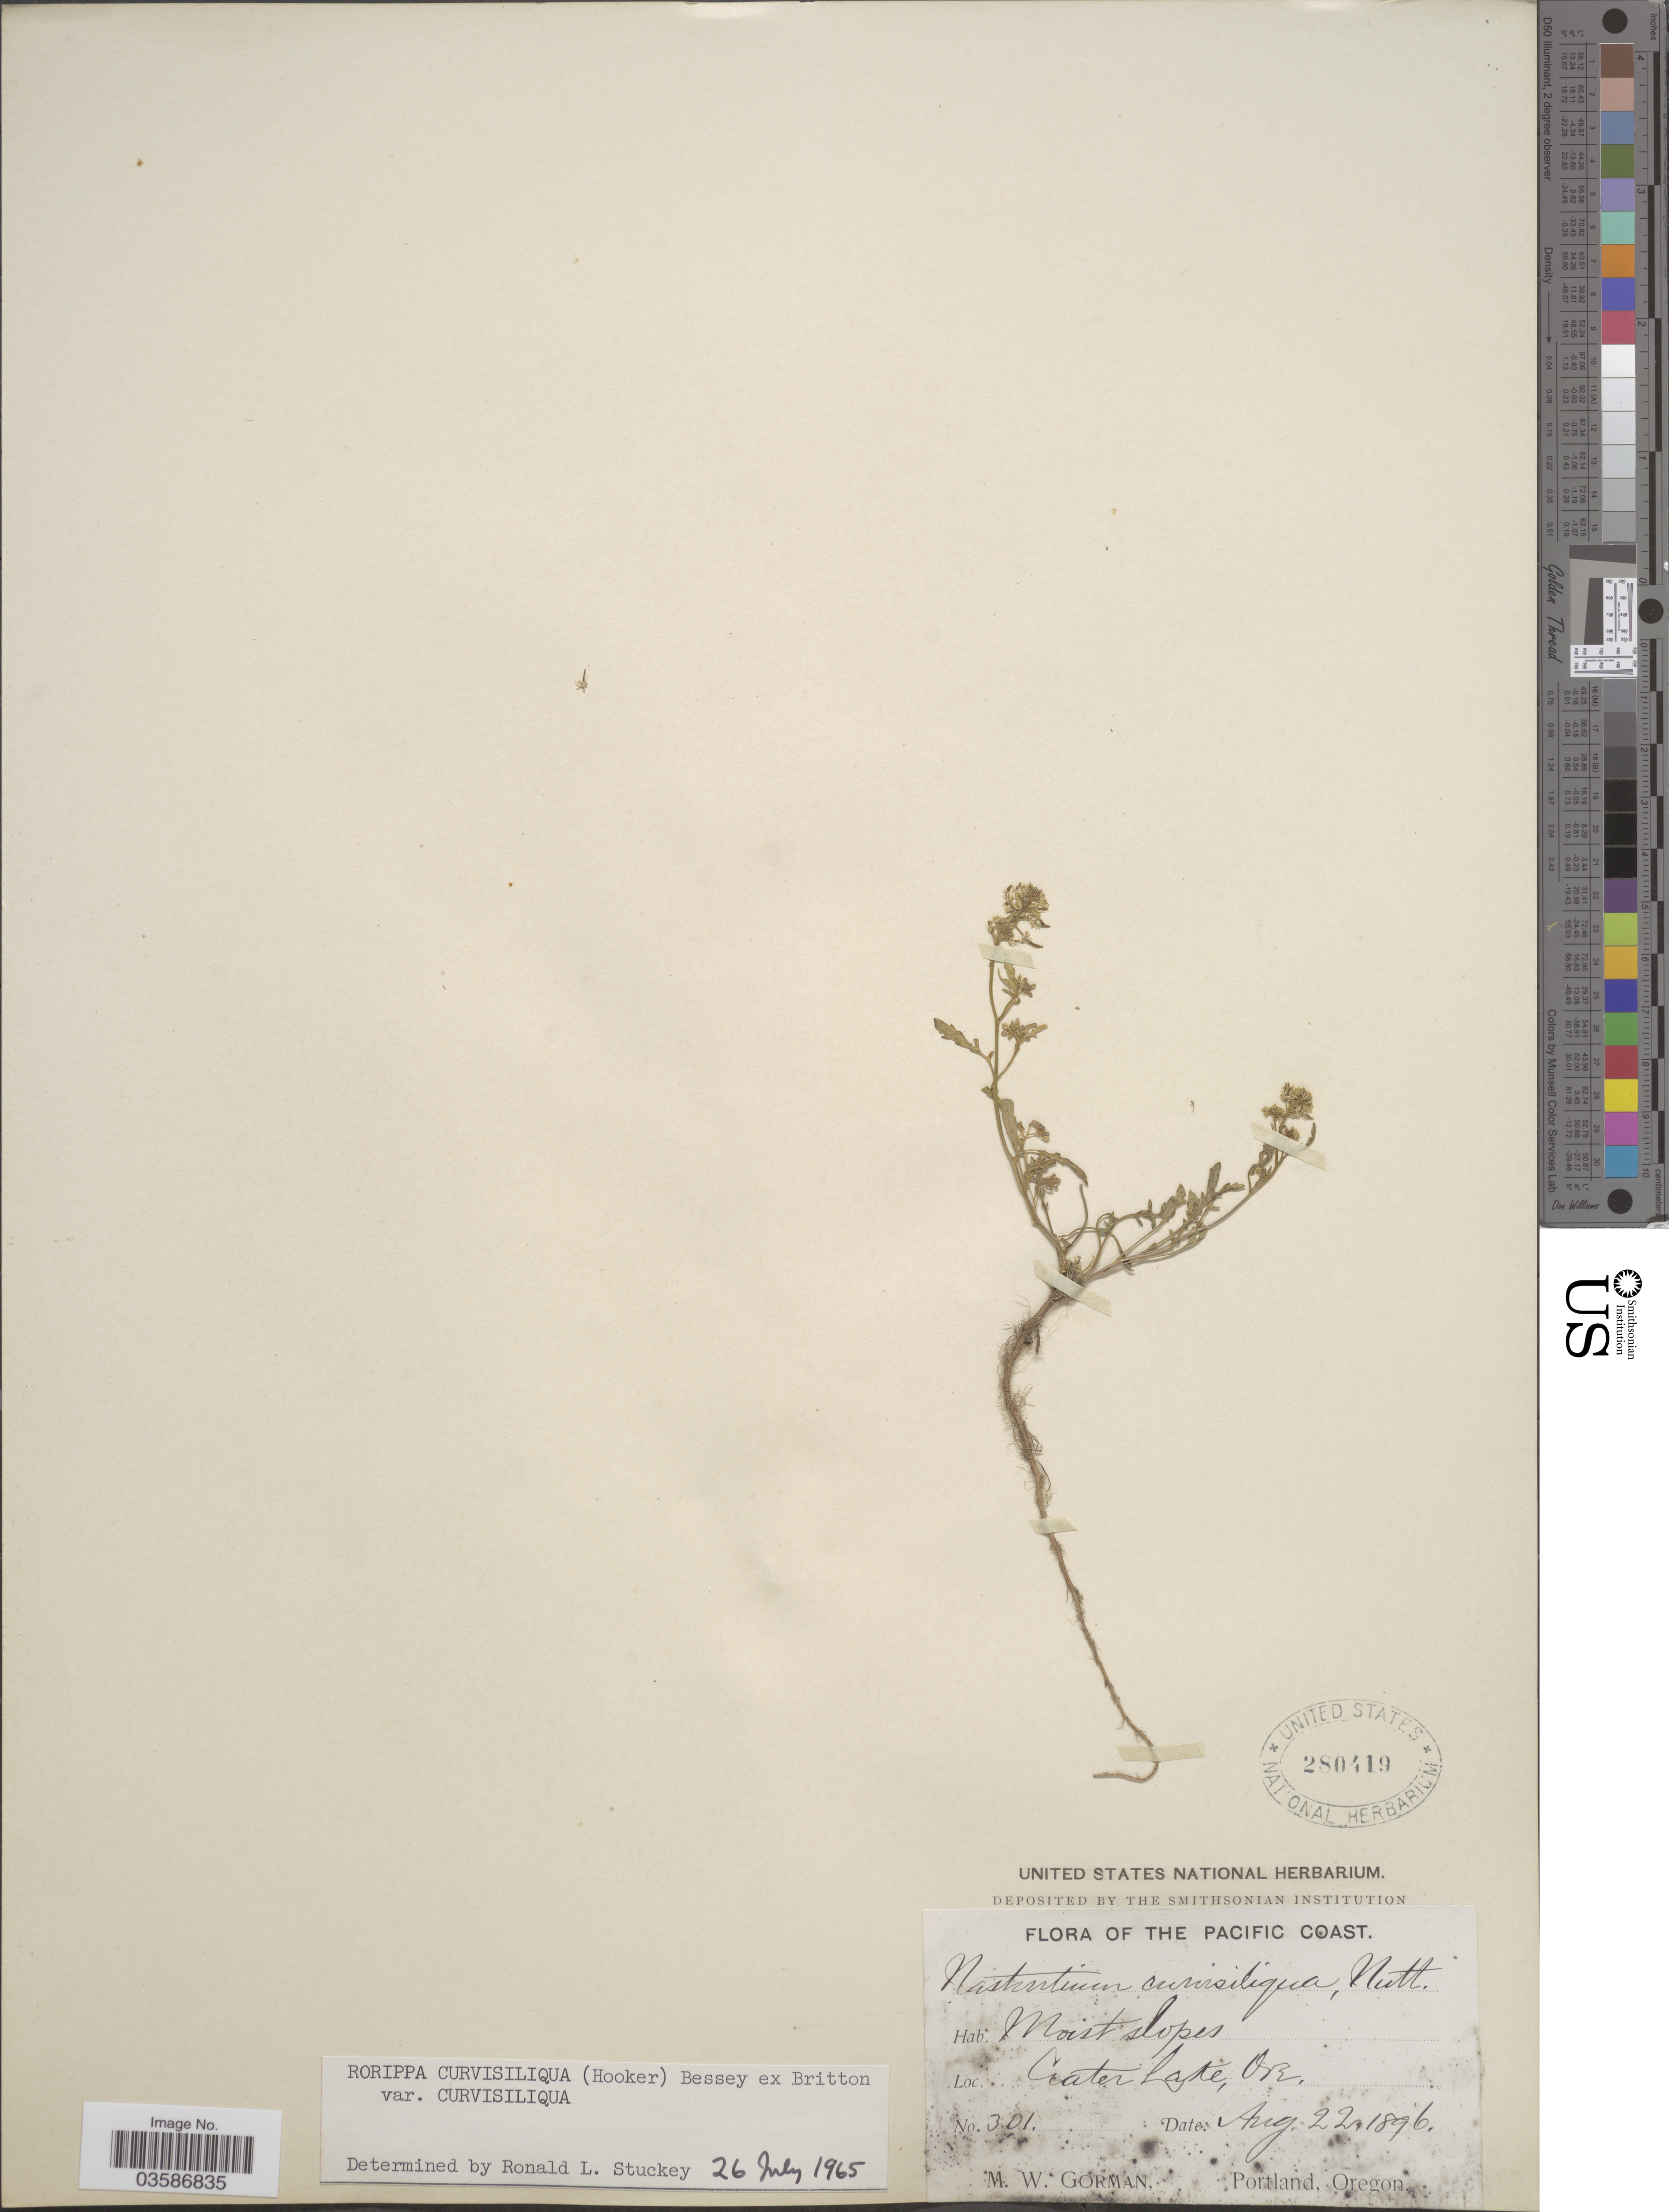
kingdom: Plantae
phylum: Tracheophyta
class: Magnoliopsida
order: Brassicales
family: Brassicaceae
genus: Rorippa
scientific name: Rorippa curvisiliqua var. curvisiliqua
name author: (Hook.) Bessey ex Britton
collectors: M. W. Gorman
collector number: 301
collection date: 1896-08-22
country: United States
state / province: Oregon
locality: The Pacific Coast. Crater Lake.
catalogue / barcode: US 280419